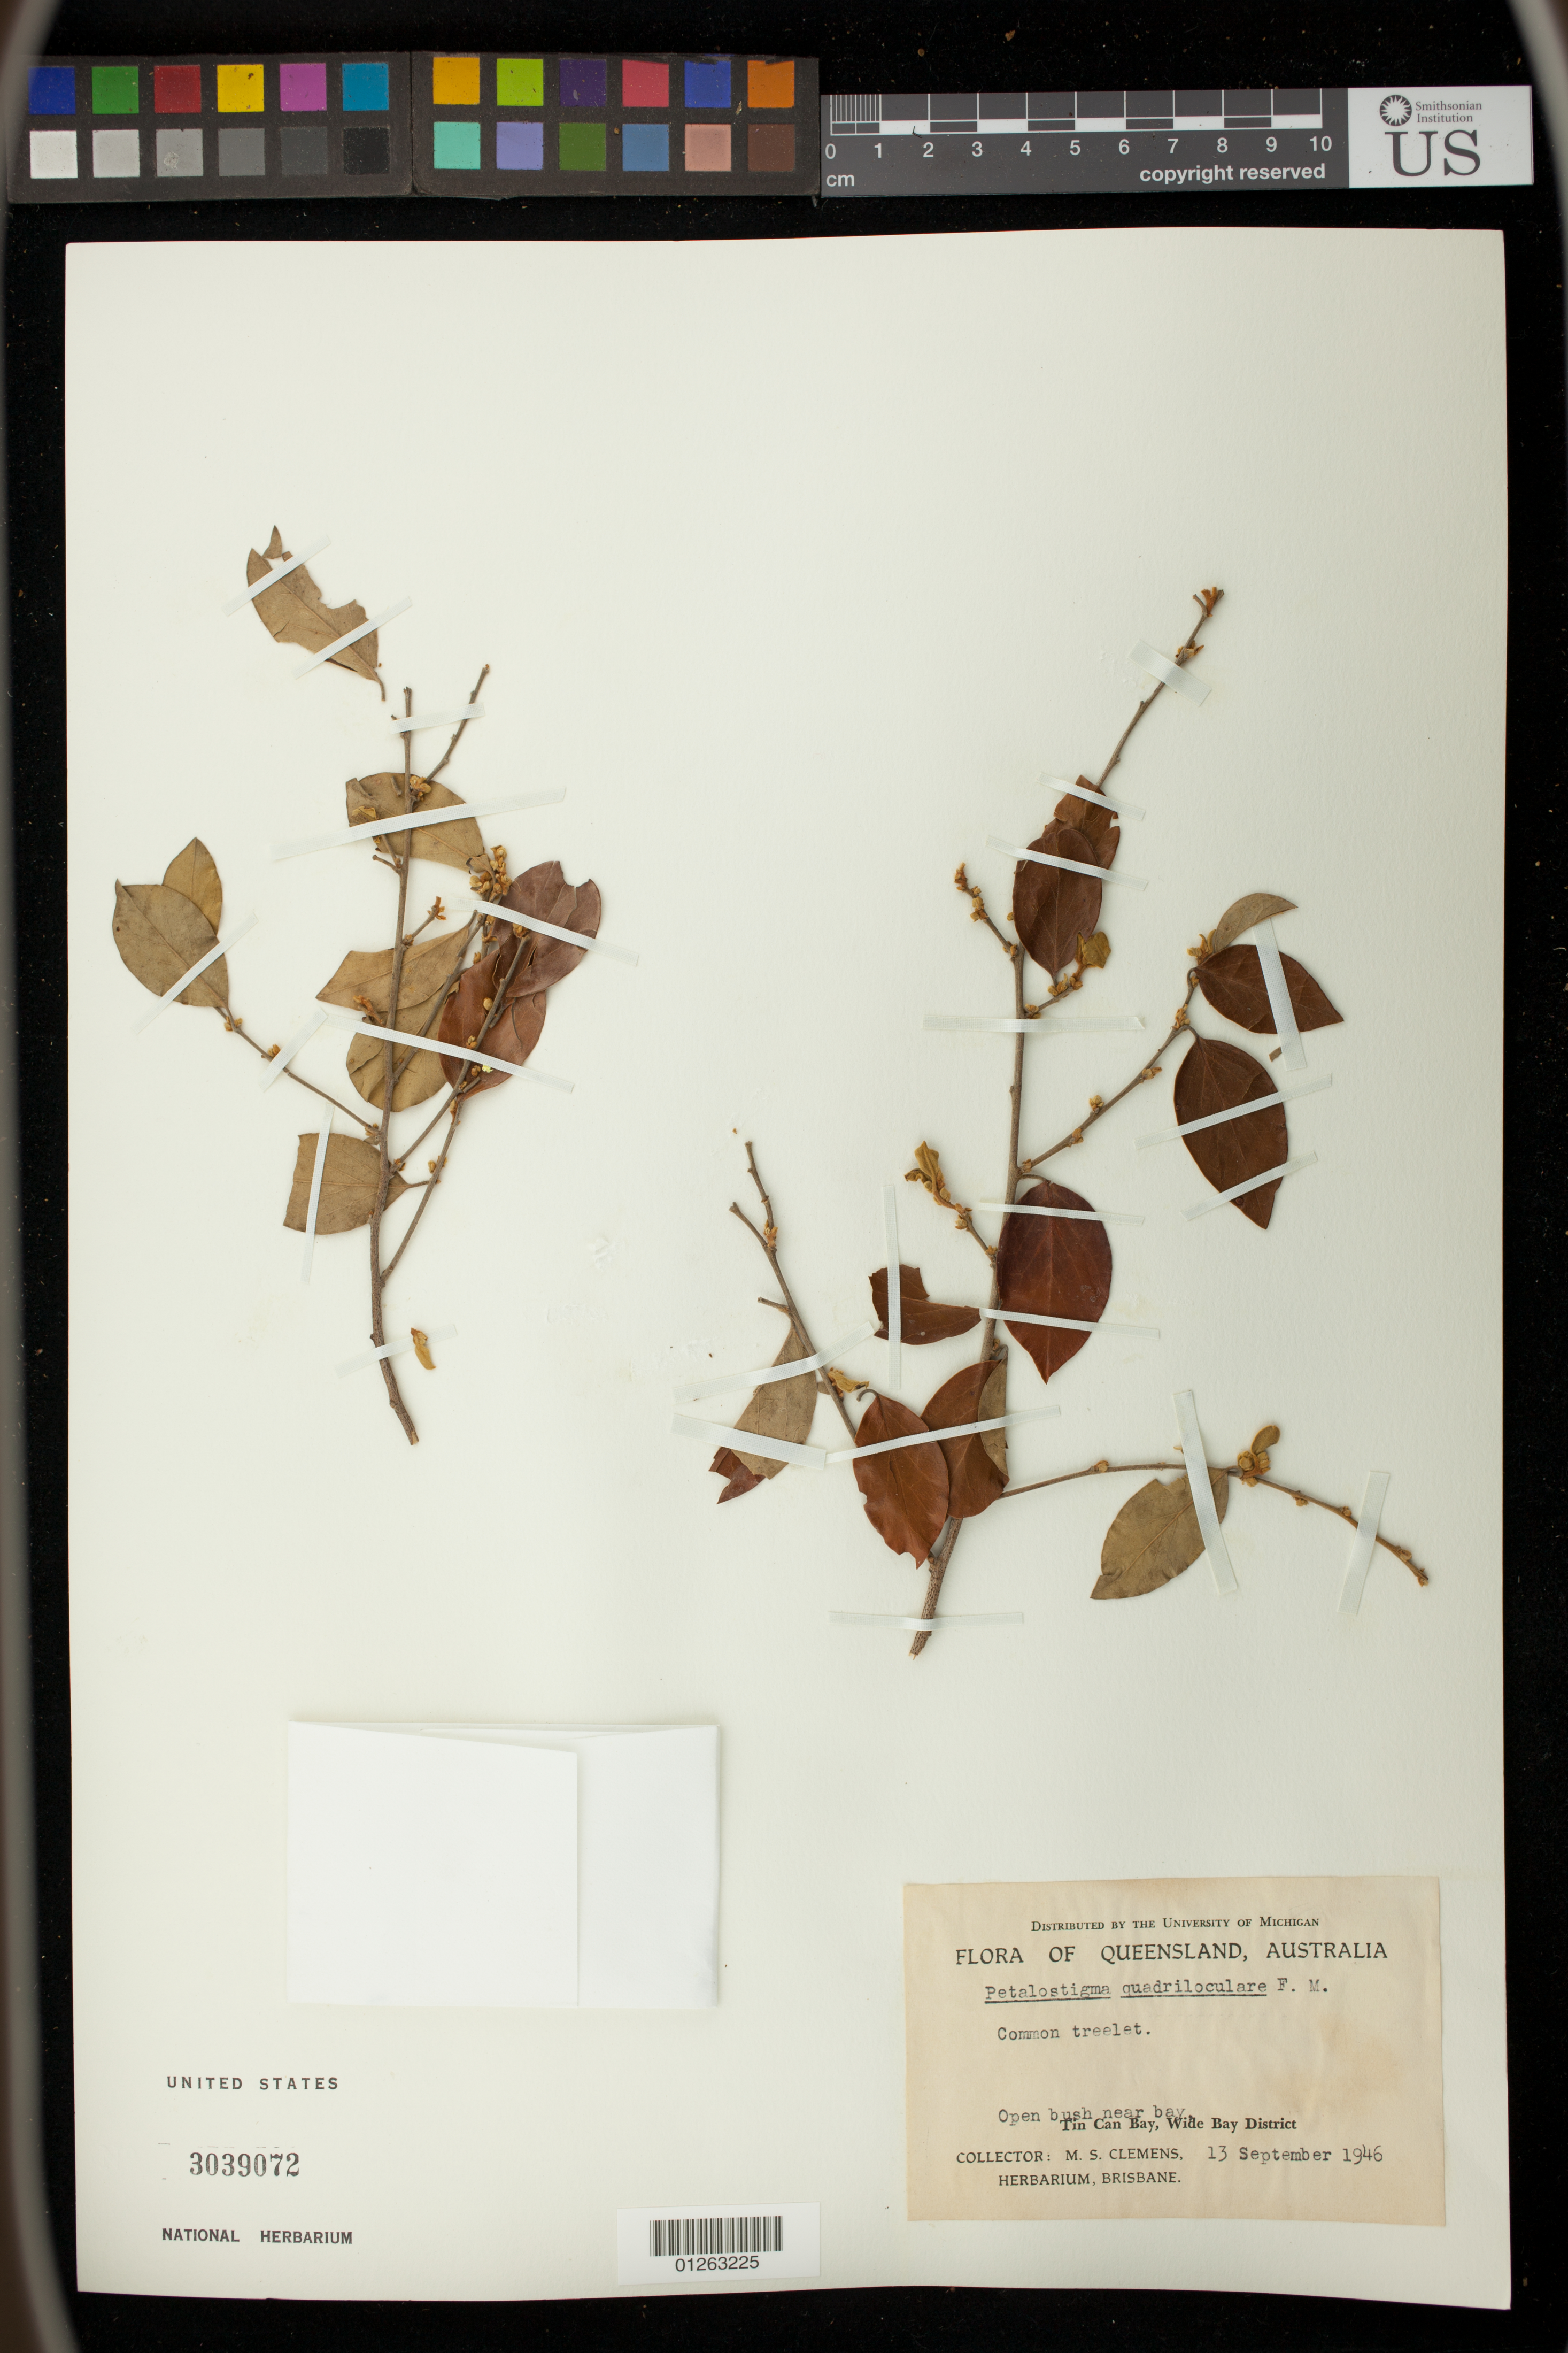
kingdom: Plantae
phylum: Tracheophyta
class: Magnoliopsida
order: Malpighiales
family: Picrodendraceae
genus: Petalostigma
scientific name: Petalostigma quadriloculare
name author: F. Muell.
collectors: M. S. Clemens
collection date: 1946-09-13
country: Australia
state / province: Queensland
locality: Tin Can Bay, Wide Bay District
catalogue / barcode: US 3039072